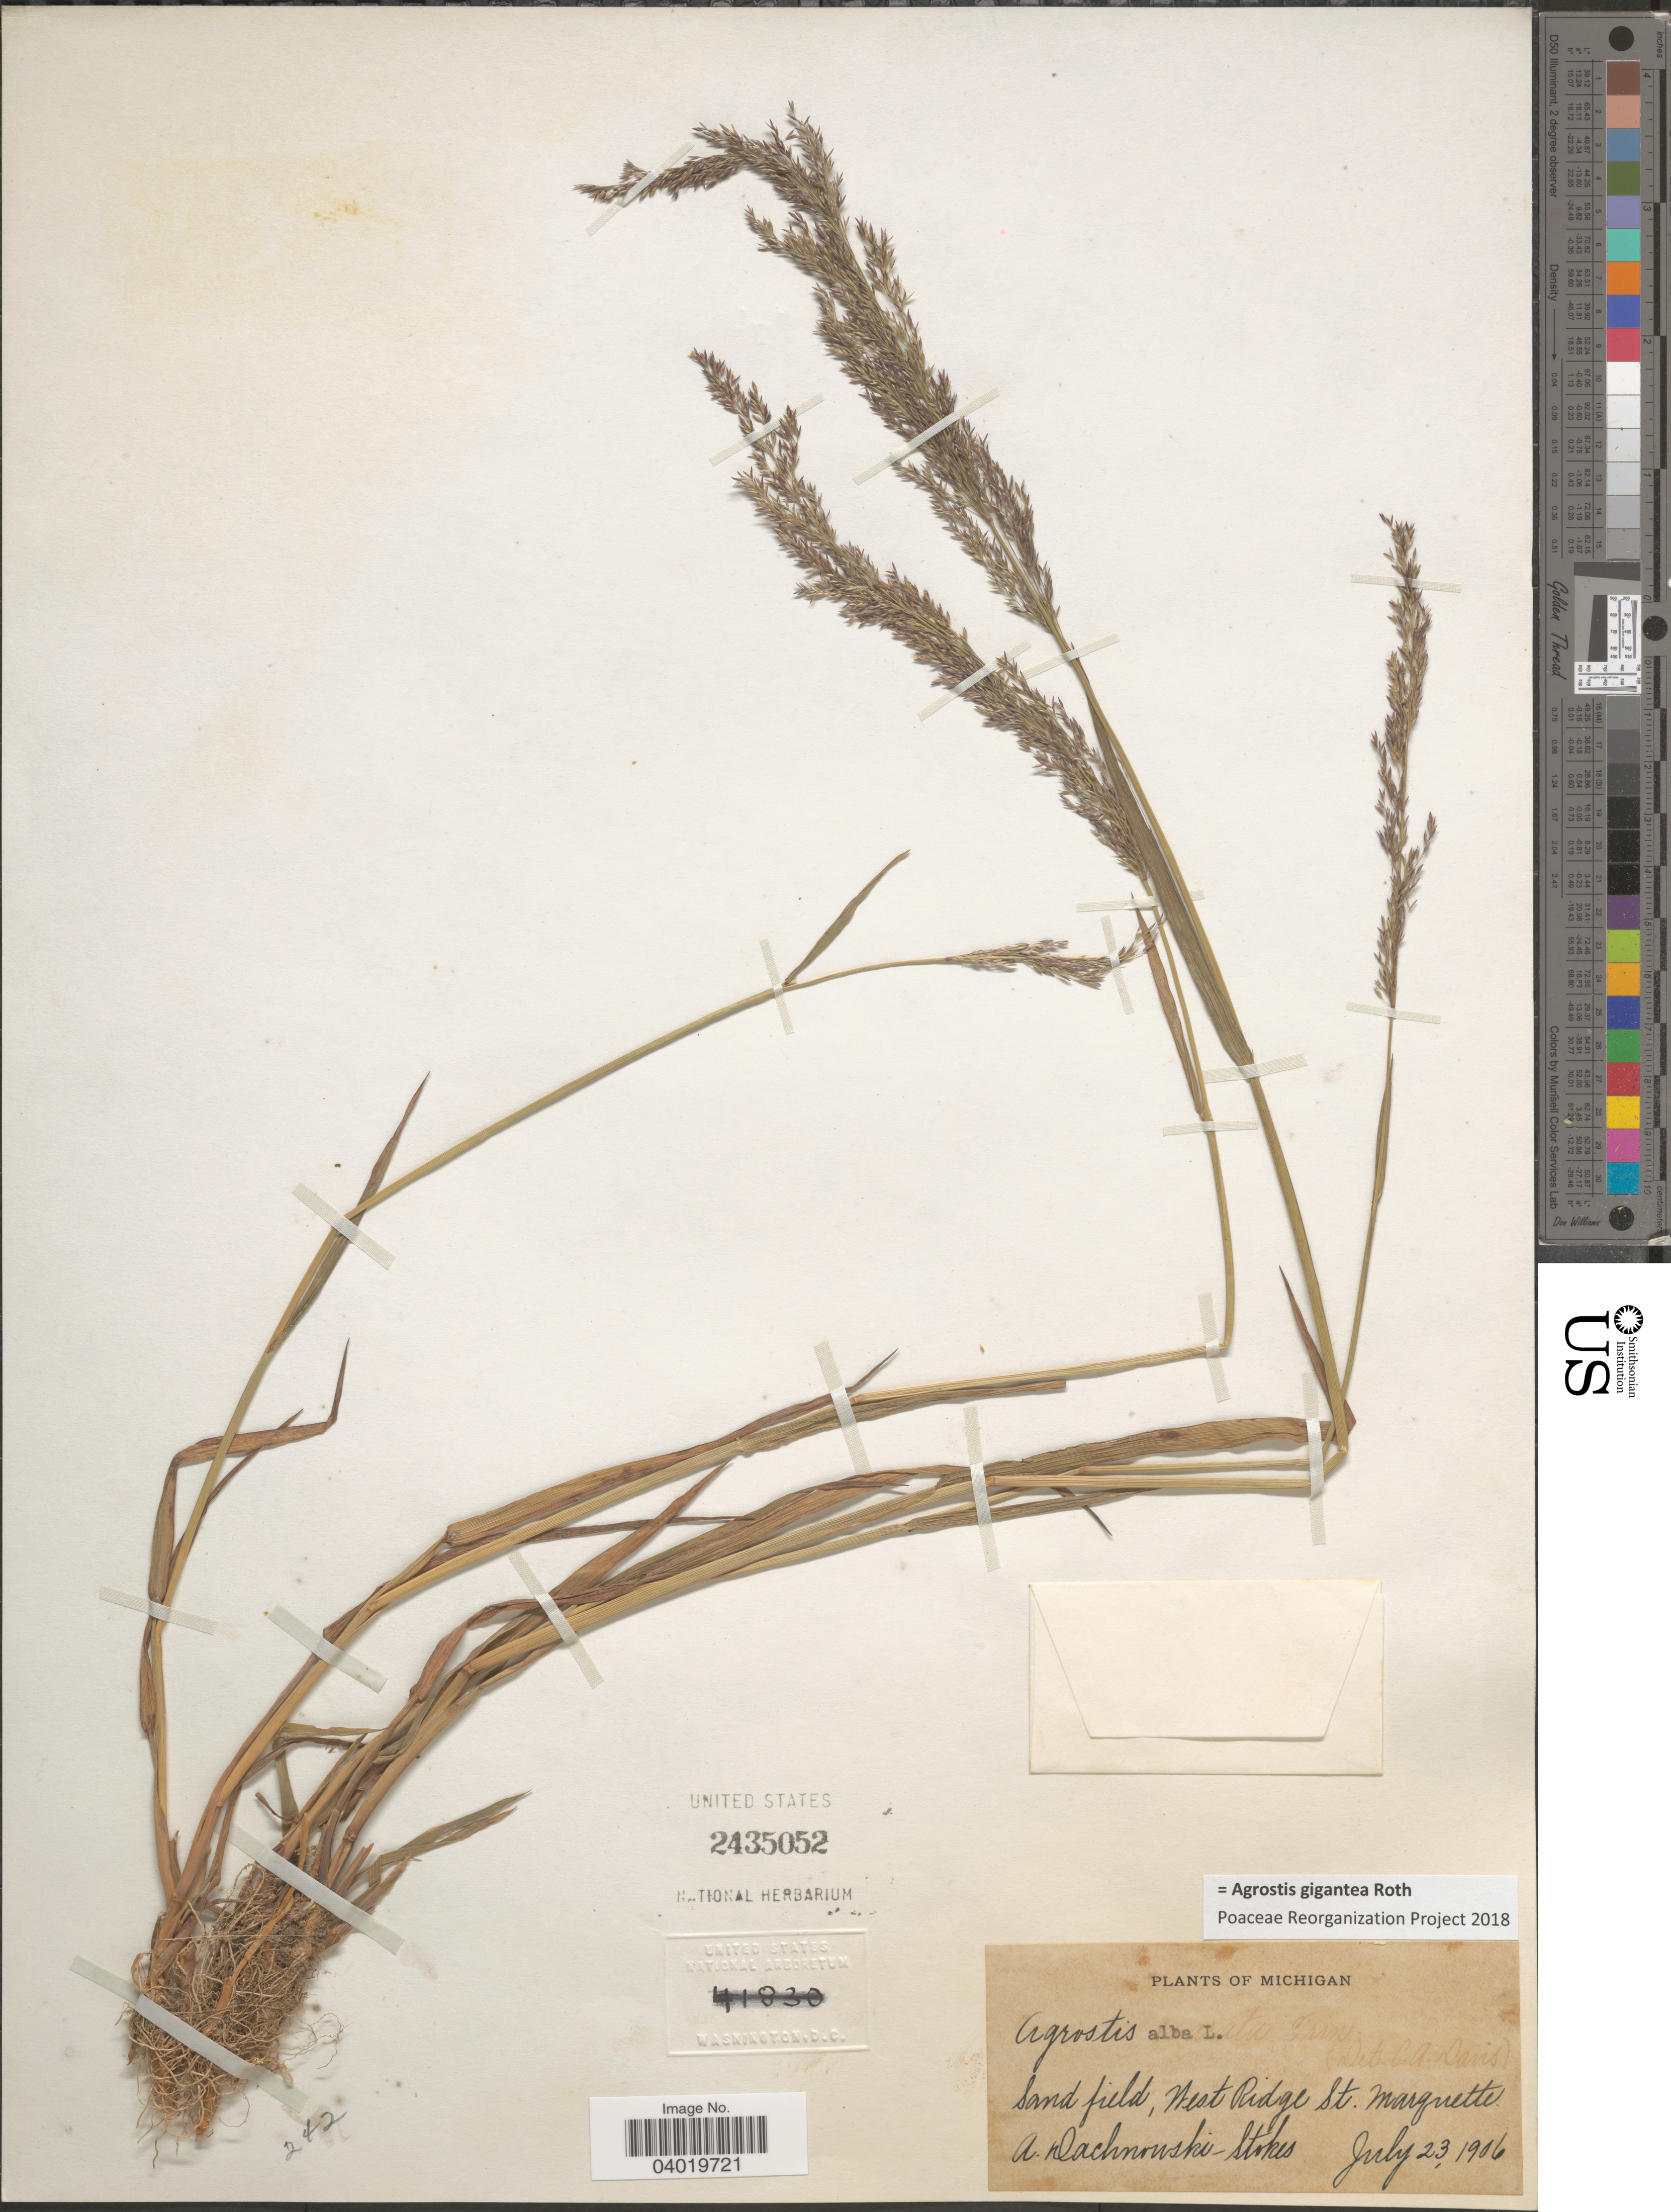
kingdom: Plantae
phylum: Tracheophyta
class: Liliopsida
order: Poales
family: Poaceae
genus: Agrostis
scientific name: Agrostis gigantea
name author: Roth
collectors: A. P. Dachnowski-Stokes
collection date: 1906-07-23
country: United States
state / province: Michigan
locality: West Ridge St. Marquette.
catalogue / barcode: US 2435052